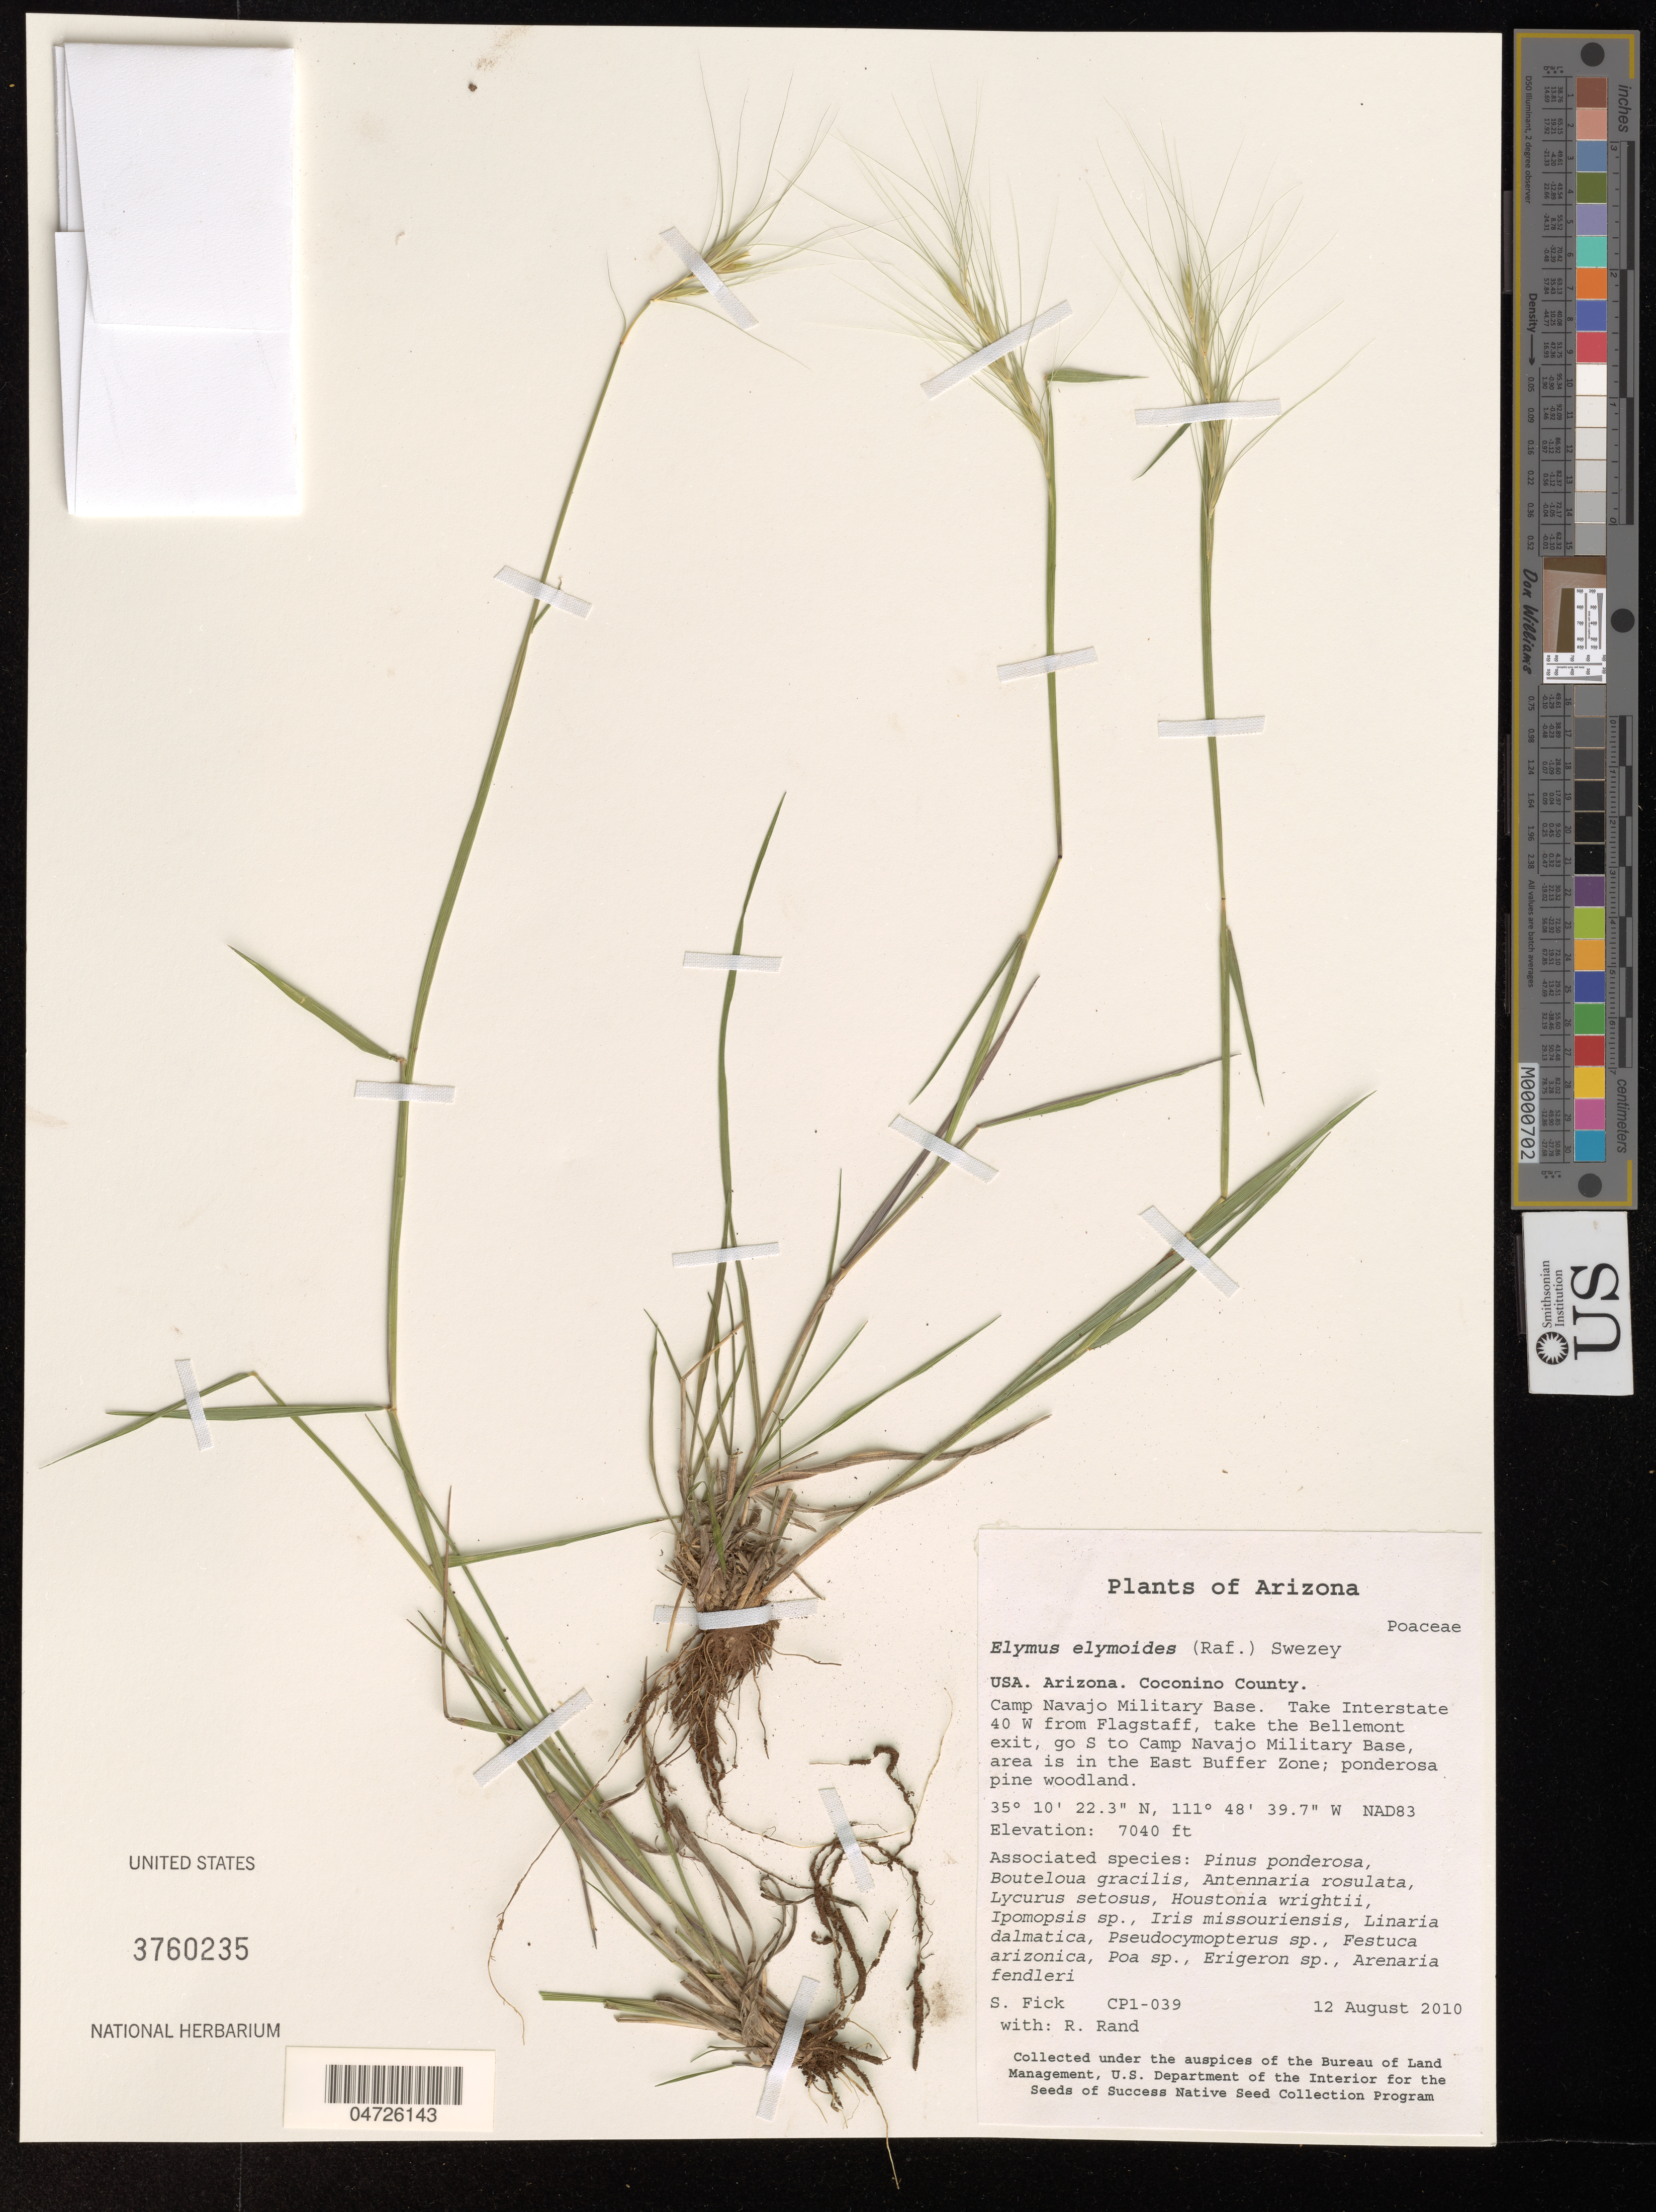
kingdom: Plantae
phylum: Tracheophyta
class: Liliopsida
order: Poales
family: Poaceae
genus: Elymus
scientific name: Elymus elymoides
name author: (Raf.) Swezey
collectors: S. Fick & R. Rand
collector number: CP1-039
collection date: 2010-08-12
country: United States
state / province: Arizona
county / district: Coconino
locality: Coconino County. Camp Navajo Military Base. Take Interstate 40 W from Flagstaff, take the Bellemont exit, go S to Camp Navajo Military Base, area is in the East Buffer Zone. NAD83.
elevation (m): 2146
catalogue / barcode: US 3760235